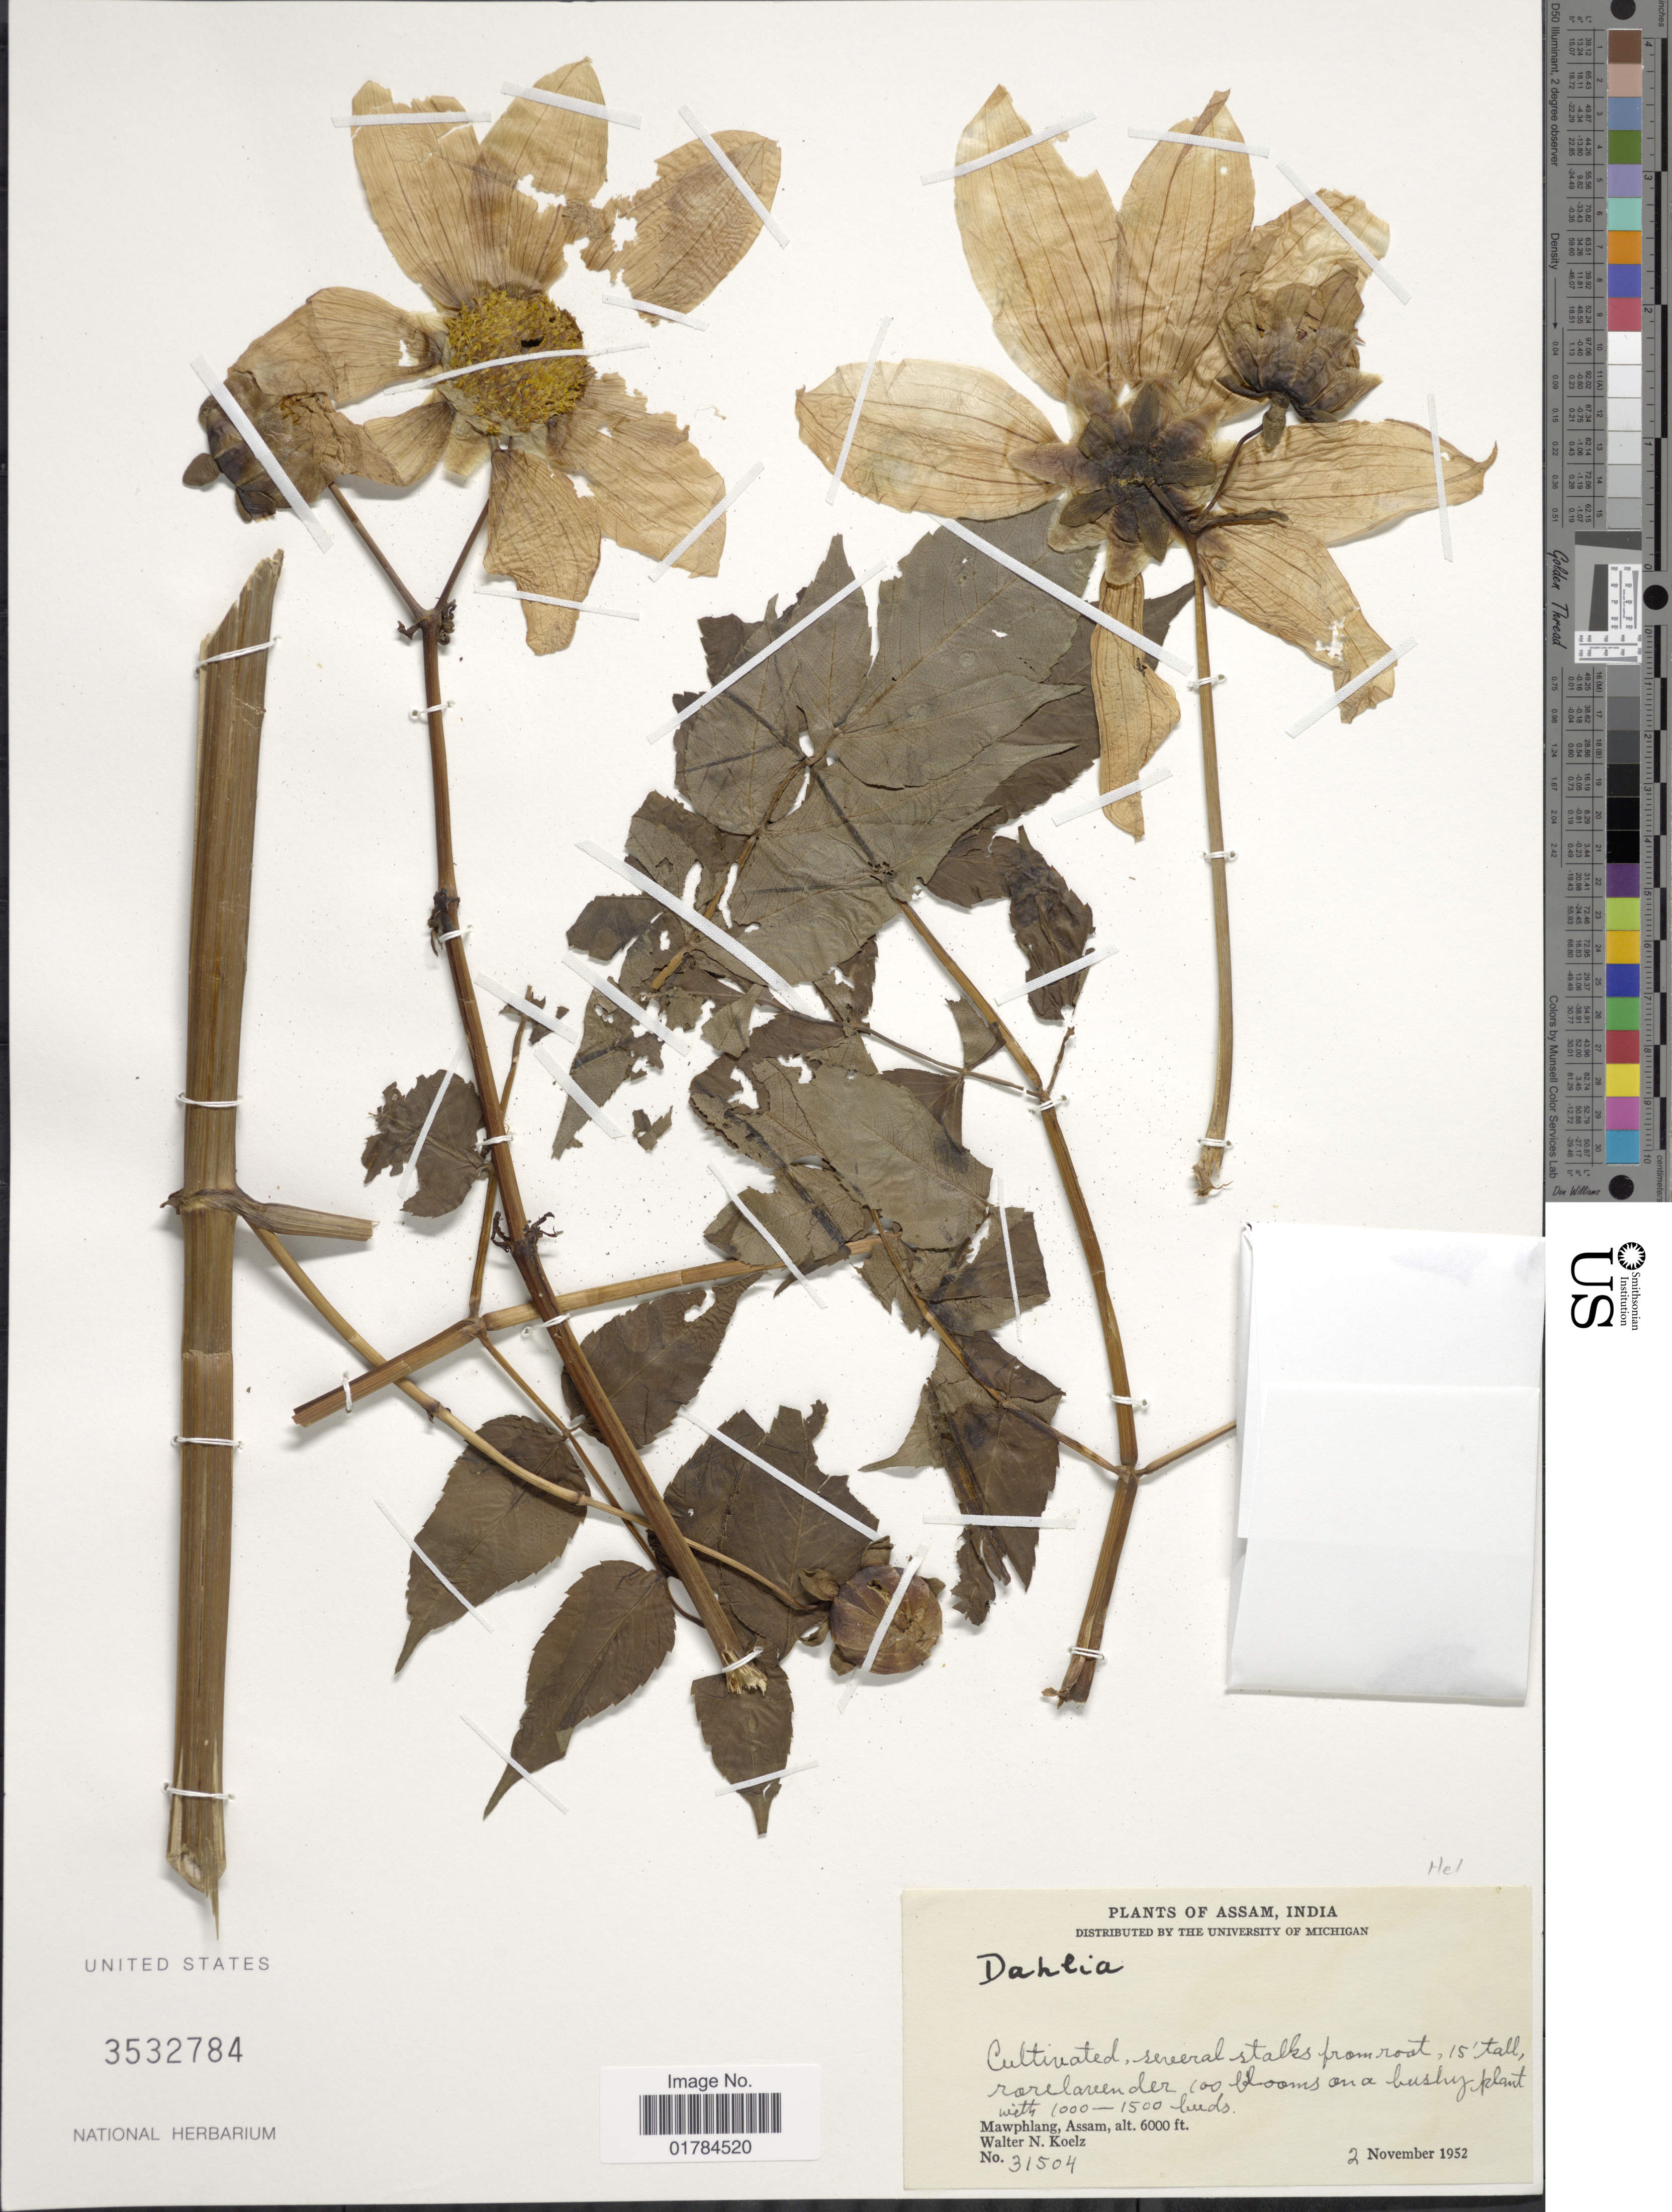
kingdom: Plantae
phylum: Tracheophyta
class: Magnoliopsida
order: Asterales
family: Asteraceae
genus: Dahlia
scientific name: Dahlia sp.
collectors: W. N. Koelz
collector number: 31504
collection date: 1952-11-02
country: India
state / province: Assam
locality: Mawphlang, Assam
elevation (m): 1829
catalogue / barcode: US 3532784